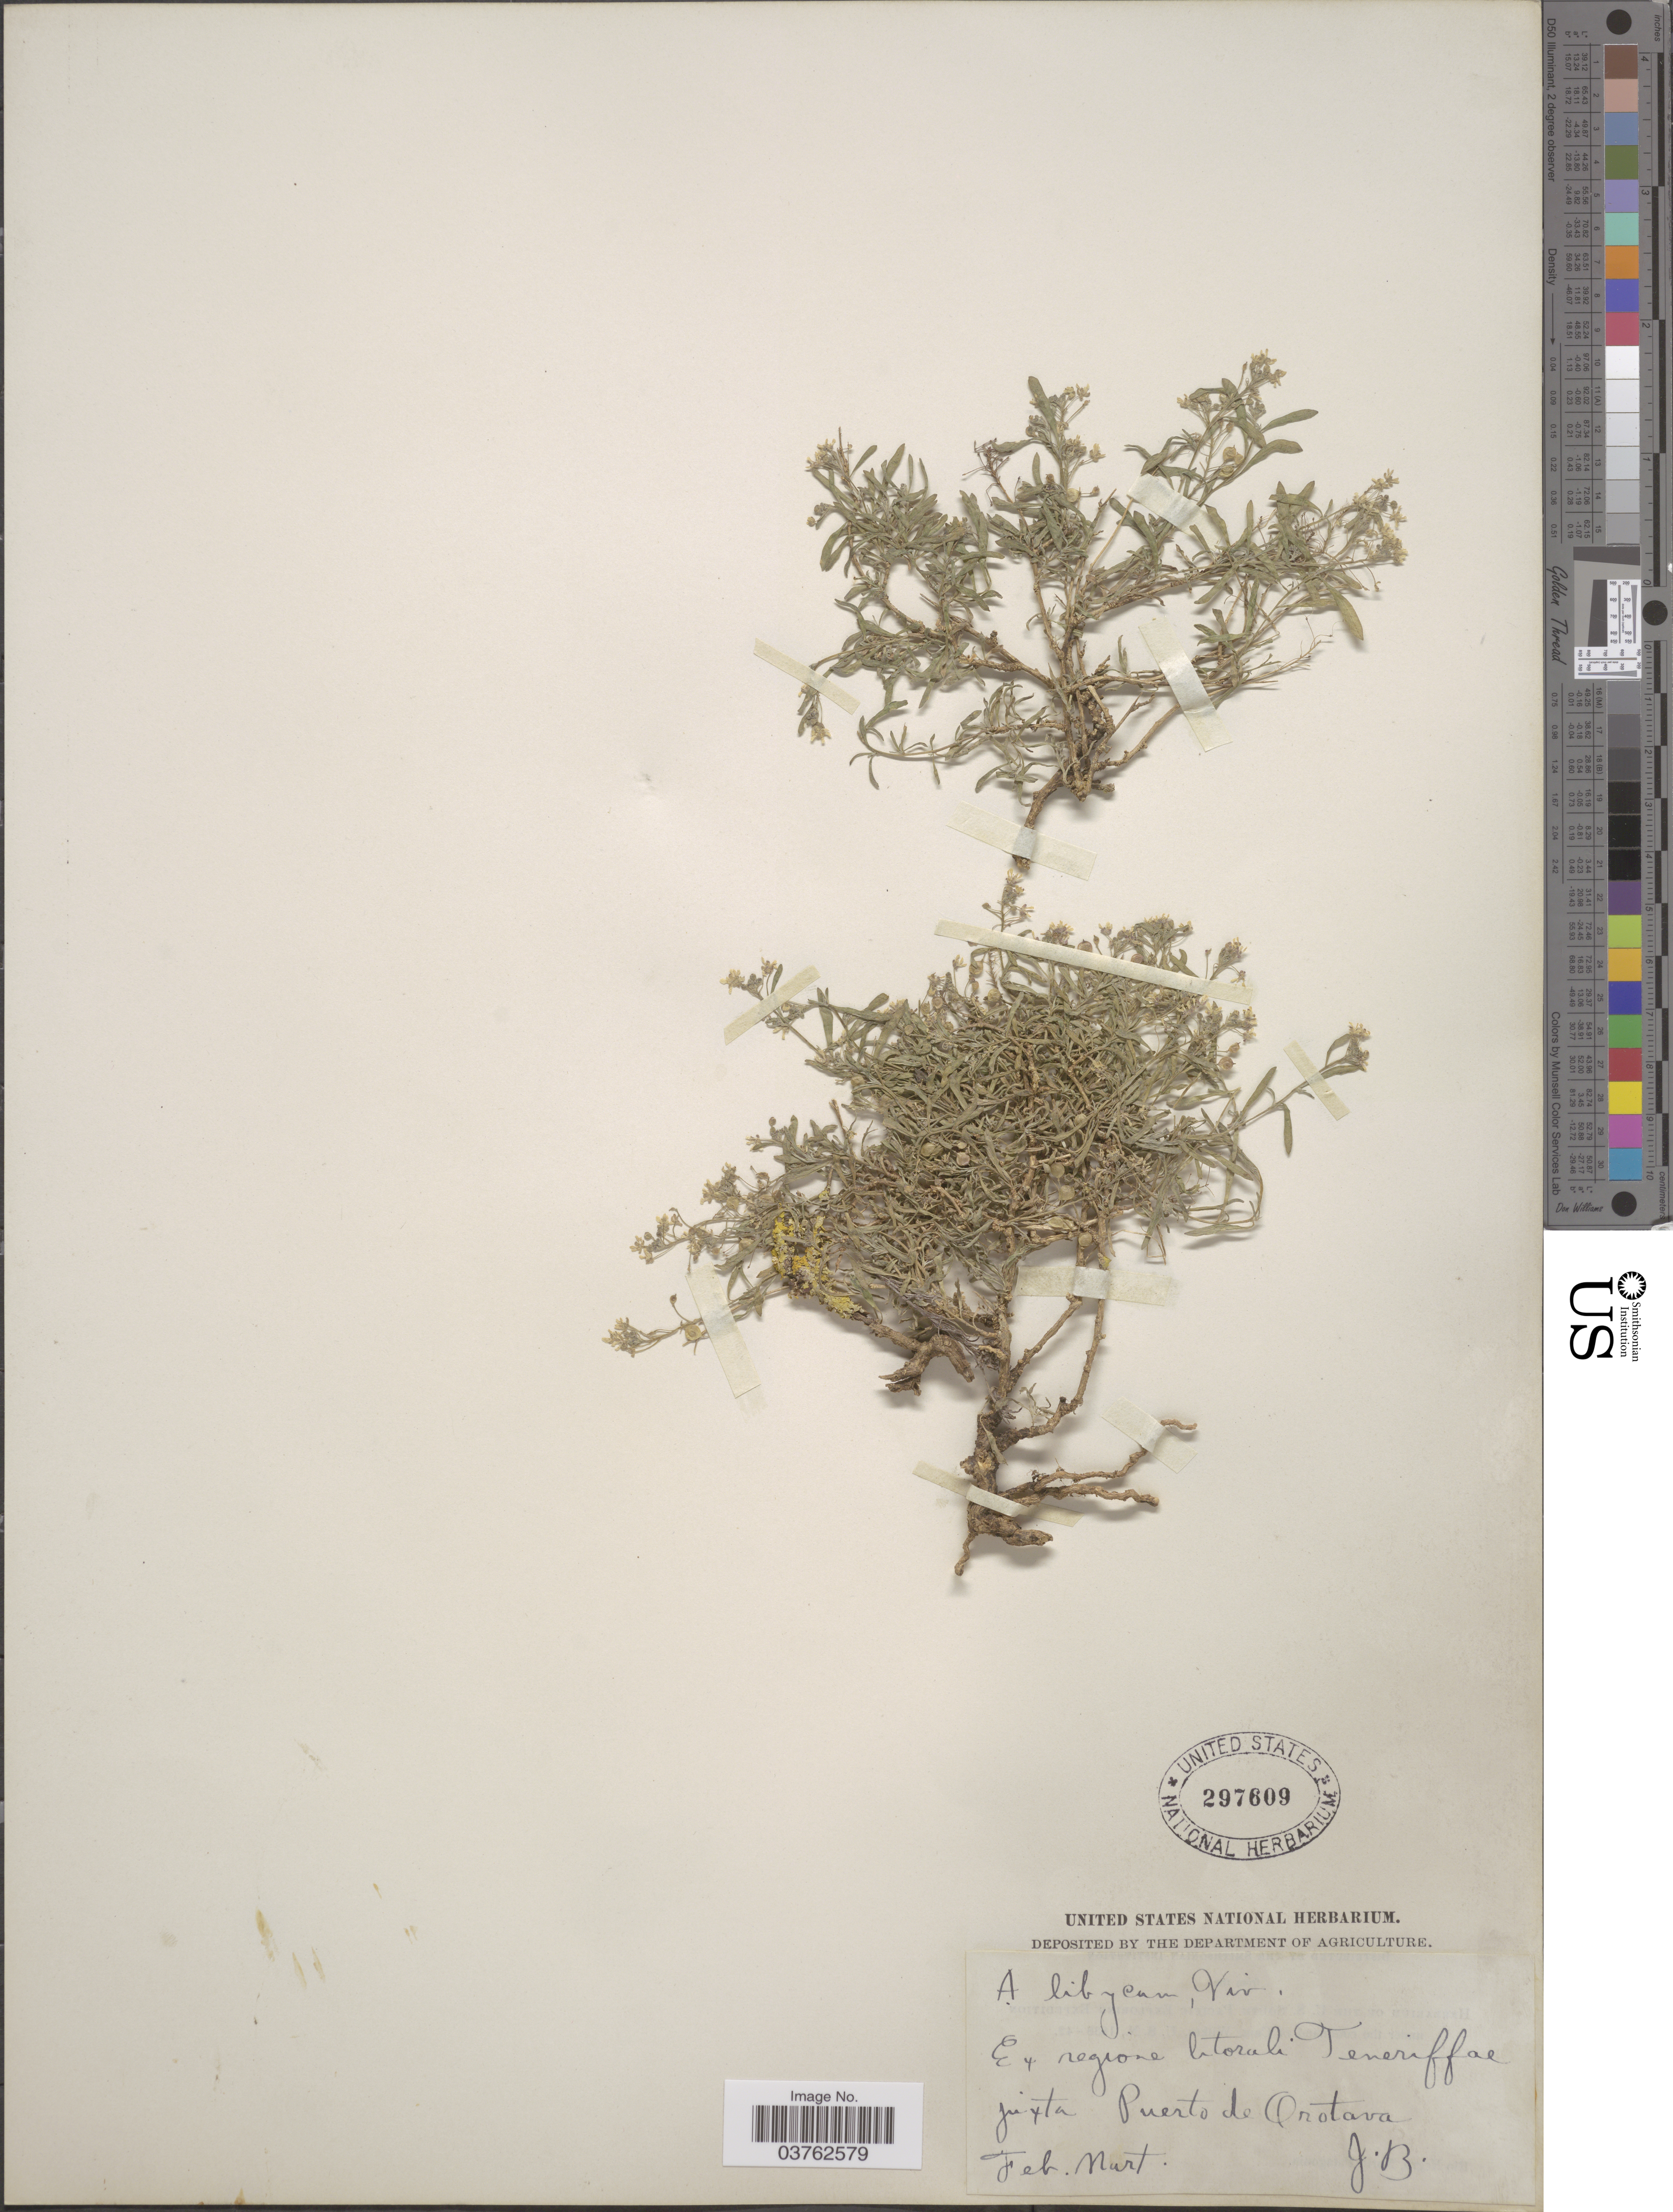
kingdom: Plantae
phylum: Tracheophyta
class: Magnoliopsida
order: Brassicales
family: Brassicaceae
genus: Lobularia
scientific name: Lobularia libyca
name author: (Viv.) Meisn.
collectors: J. B.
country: Spain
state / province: Canarias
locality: Ex regione litorali Teneriffae juxta Puerto de Orotava.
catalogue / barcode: US 297609